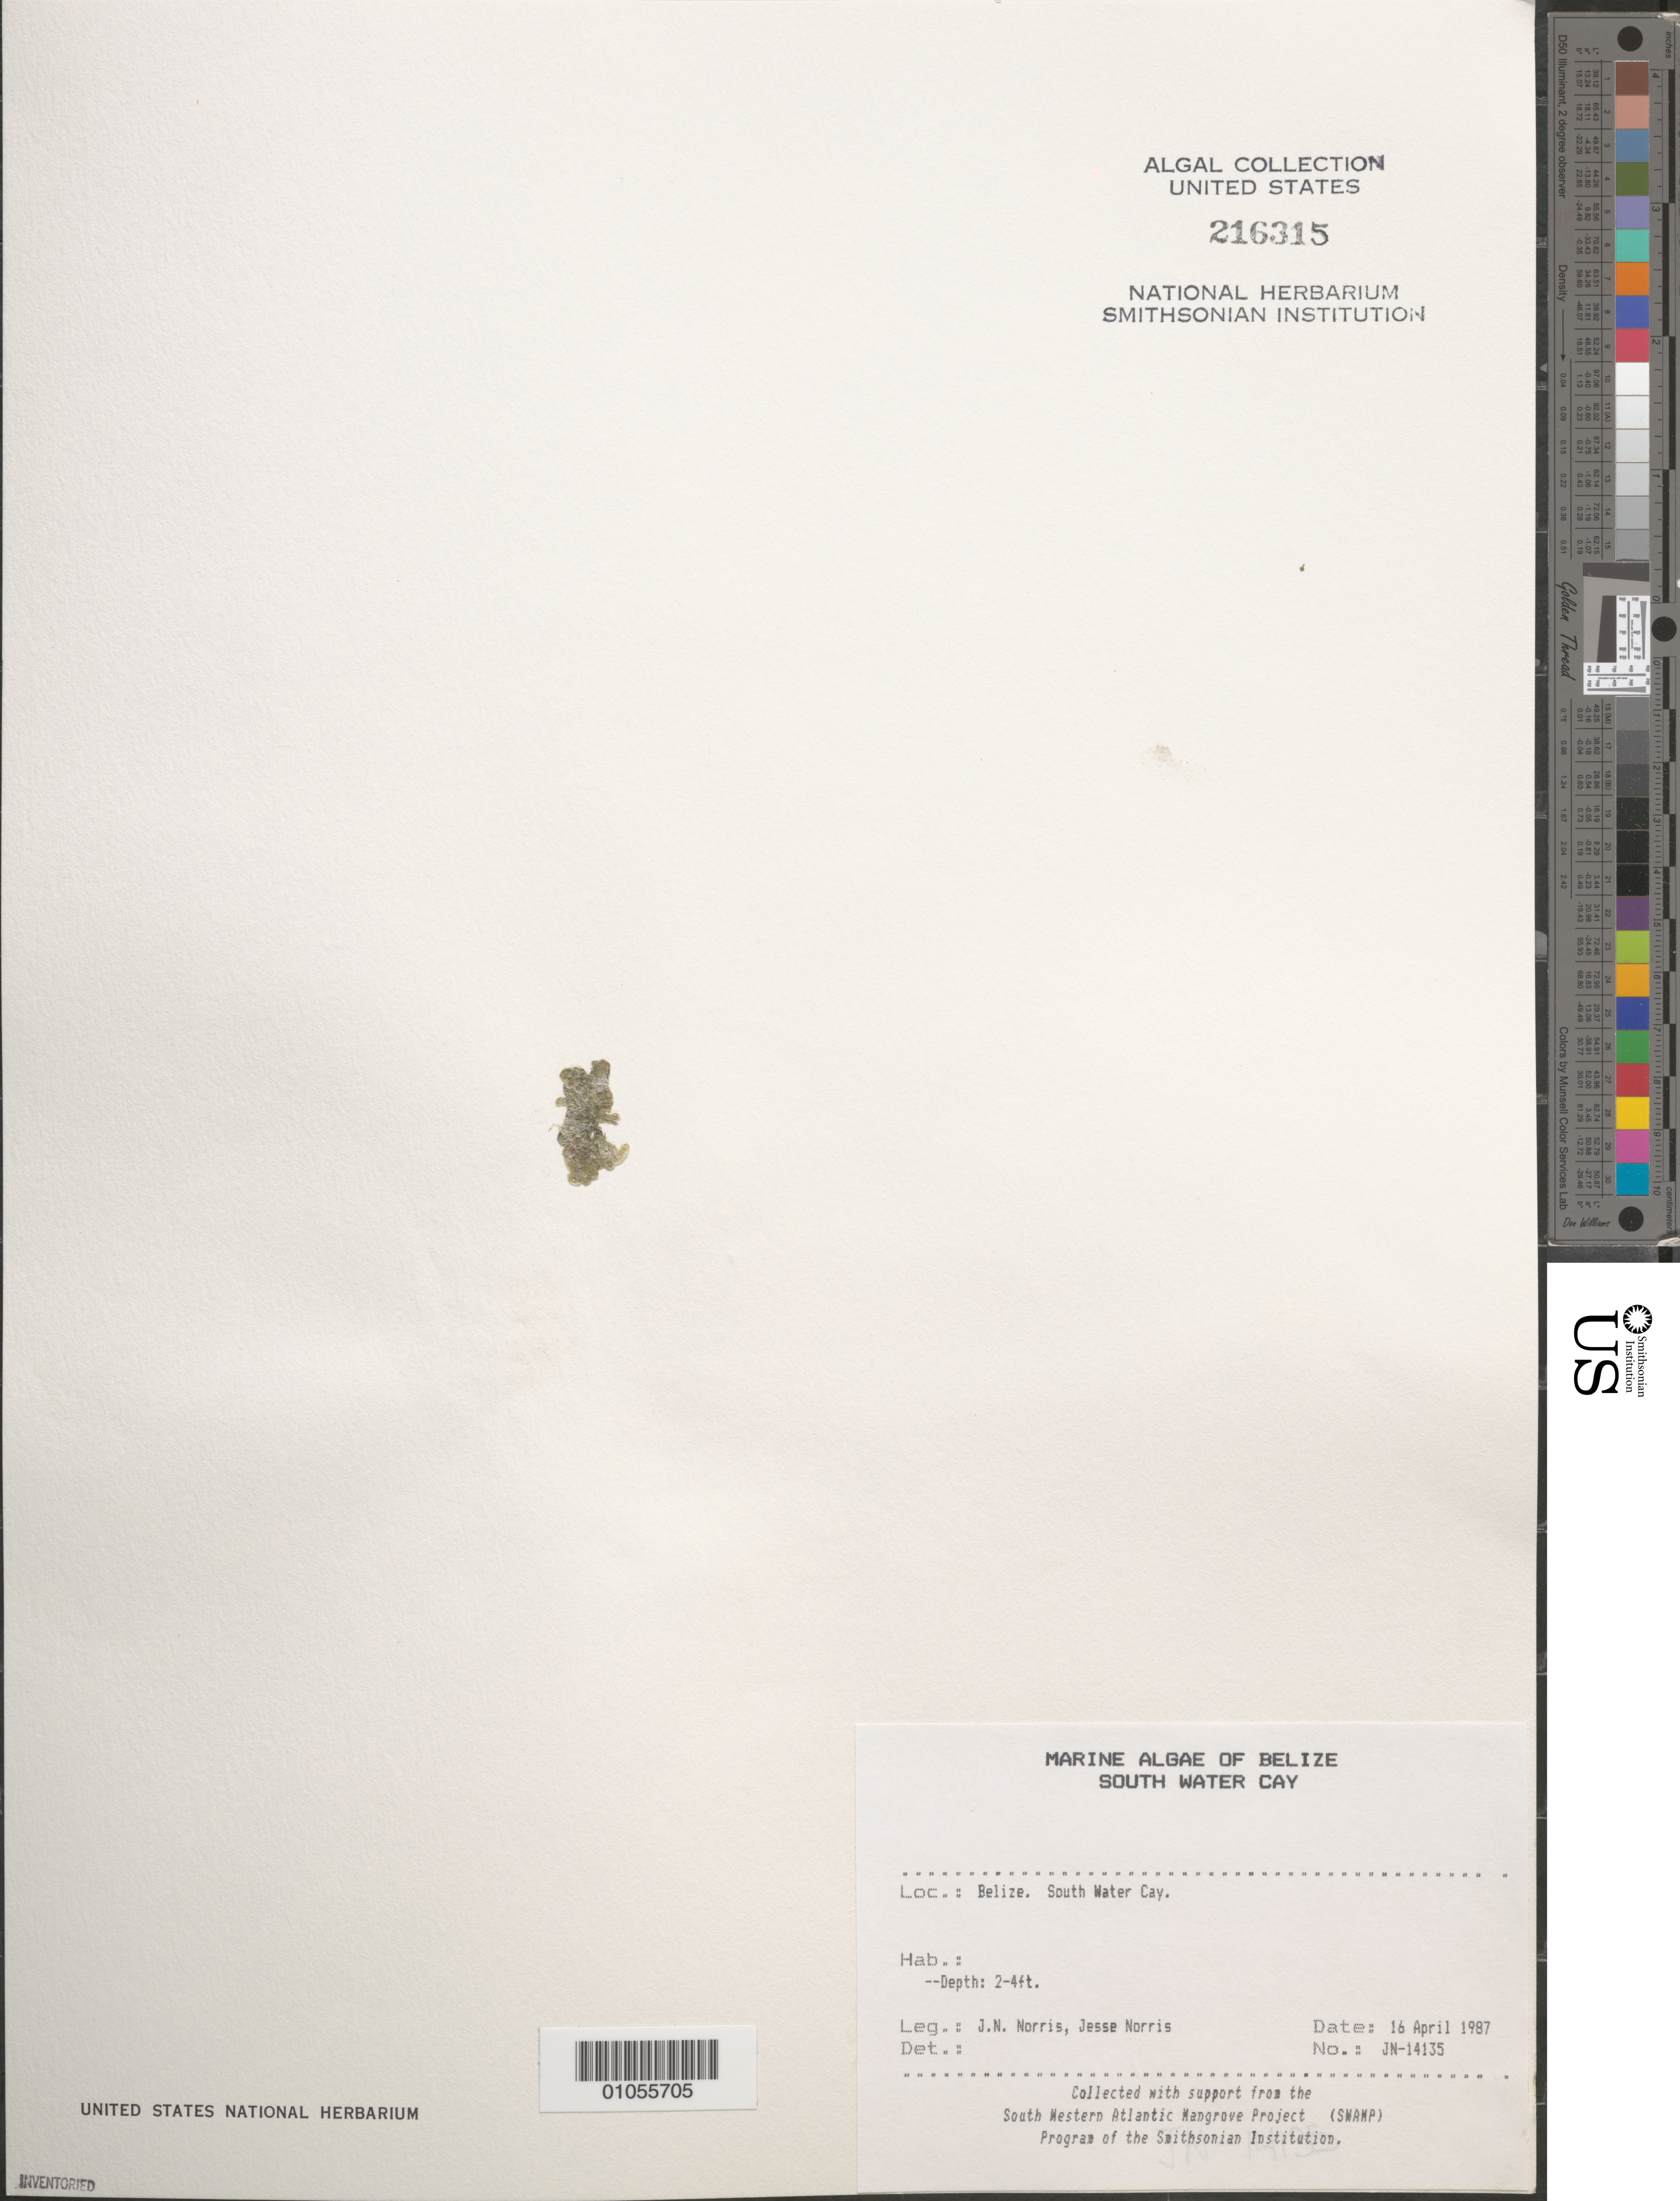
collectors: J. N. Norris & J. A. Norris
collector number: JN-14135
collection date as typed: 16 Apr 1987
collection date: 1987-04-16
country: Belize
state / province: Stann Creek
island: South Water Cay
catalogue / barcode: US 216315